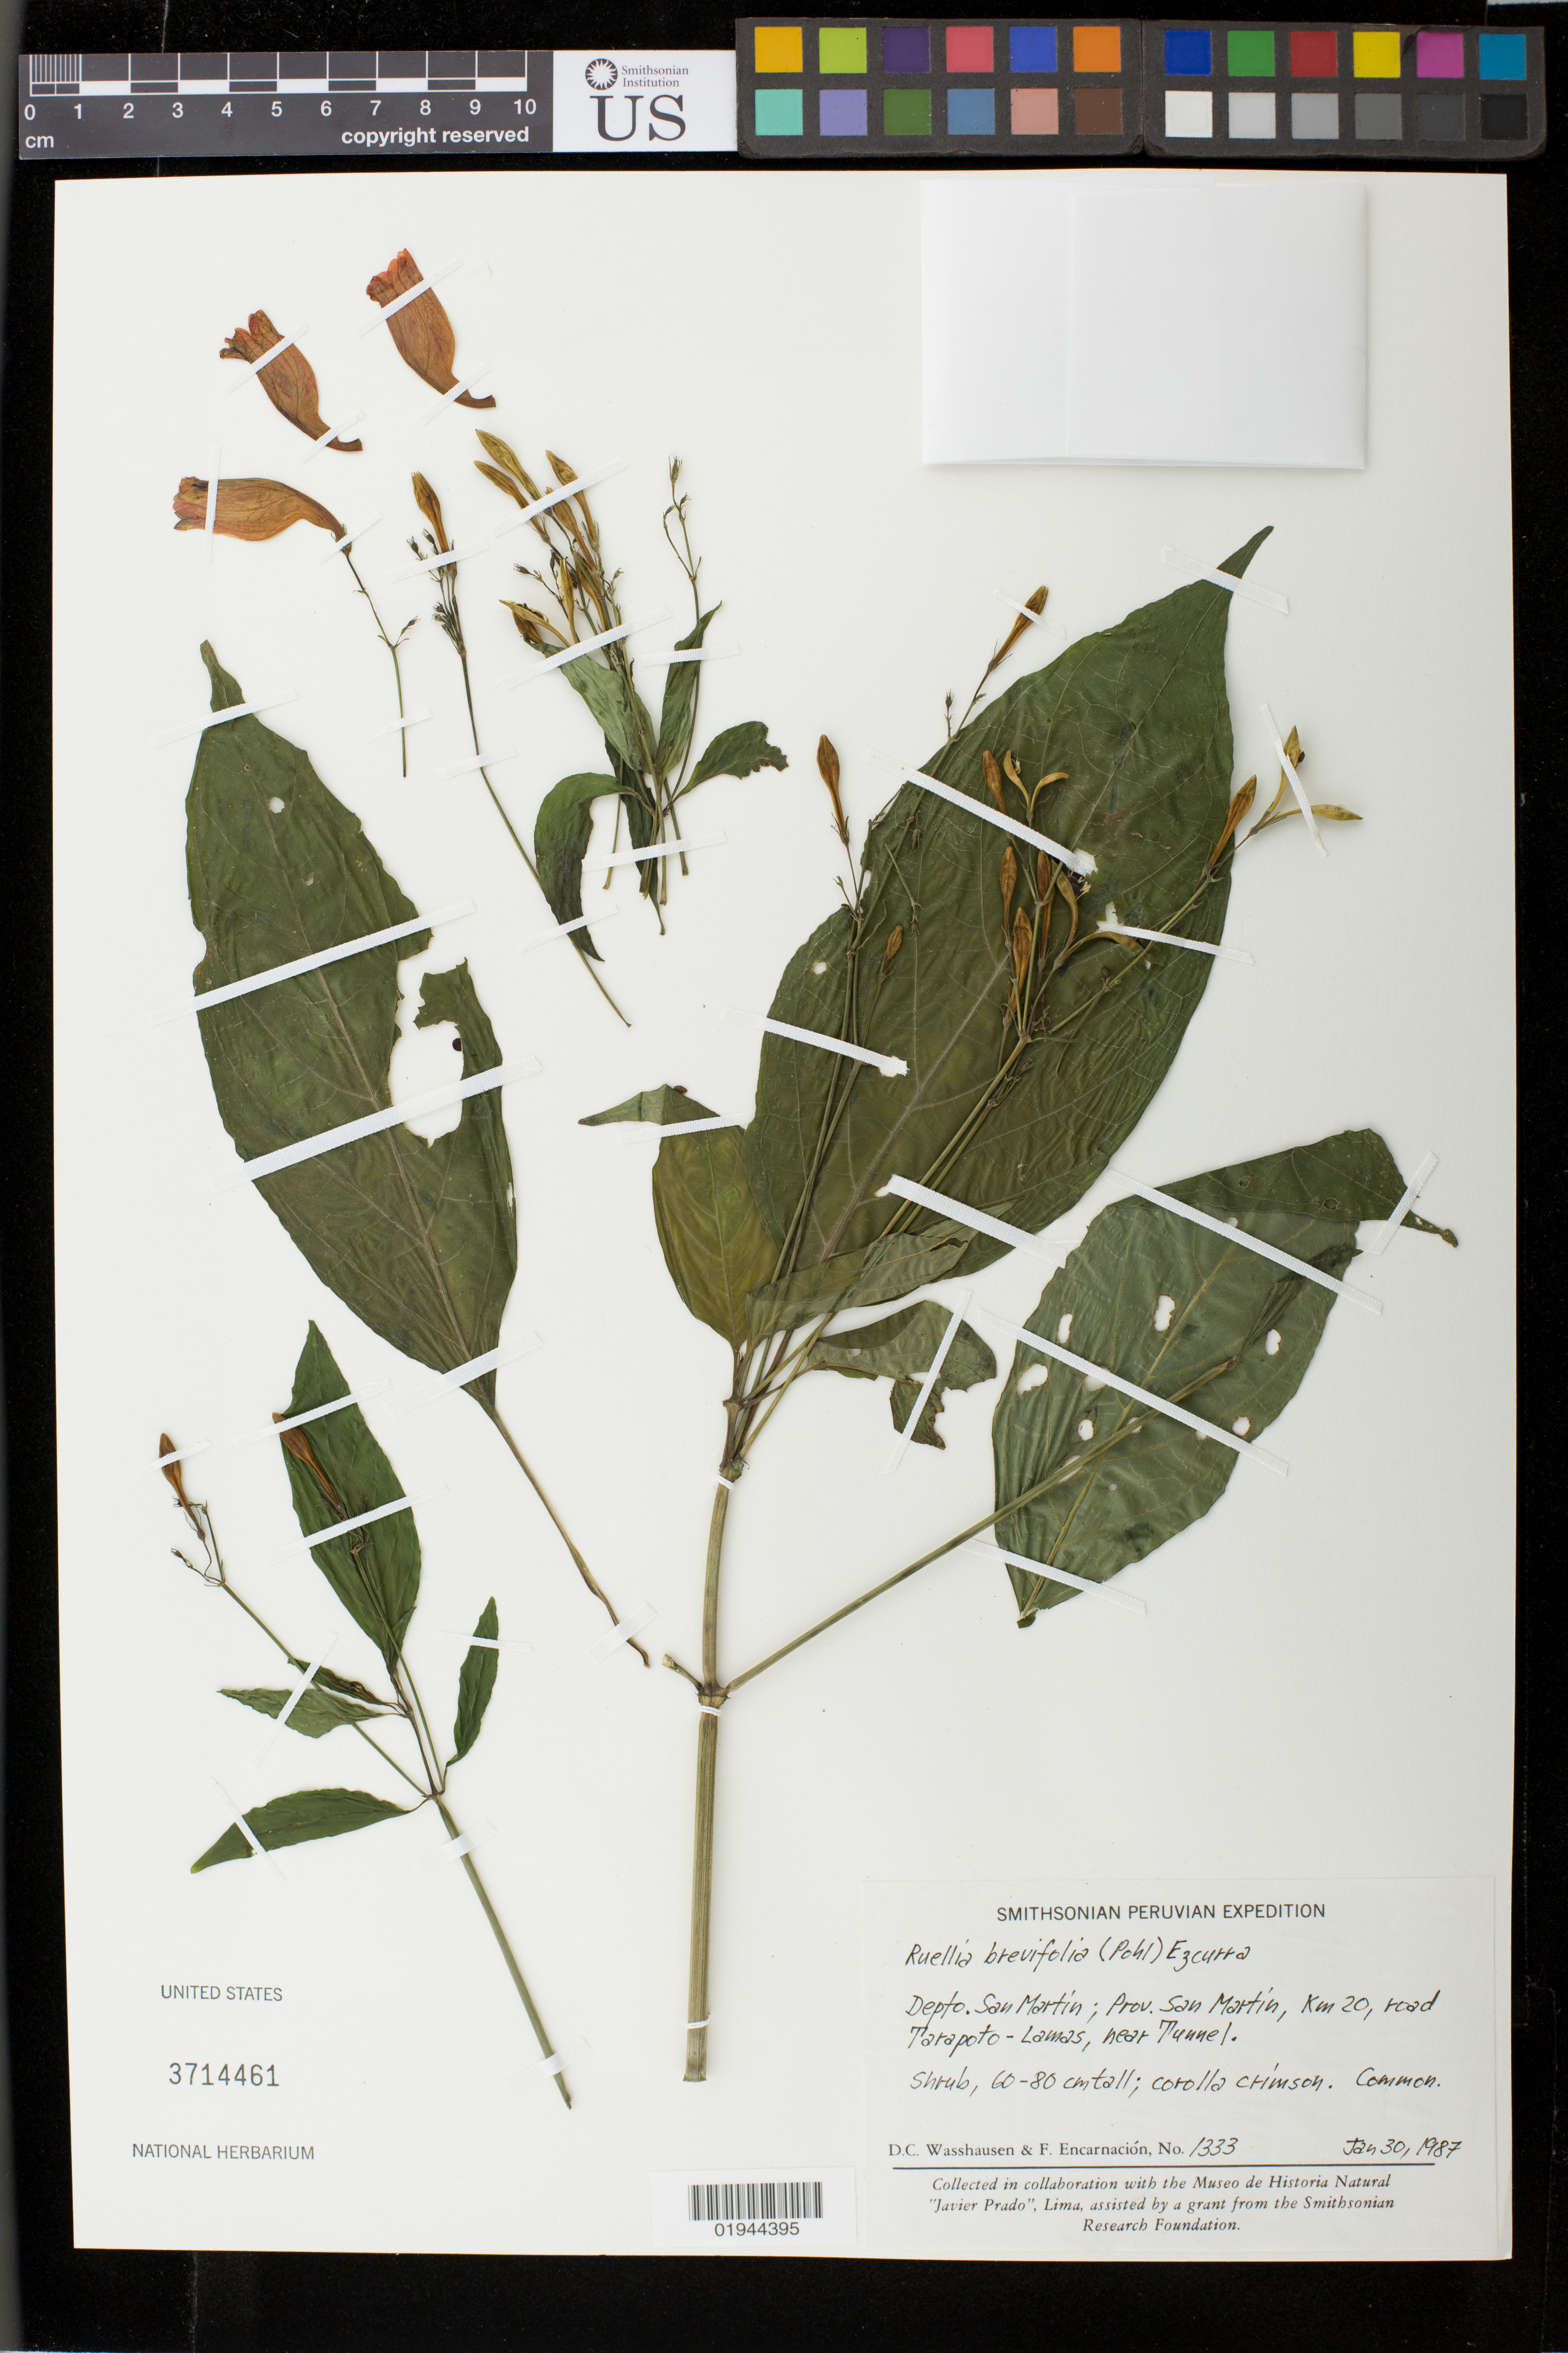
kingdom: Plantae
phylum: Tracheophyta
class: Magnoliopsida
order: Lamiales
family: Acanthaceae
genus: Ruellia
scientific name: Ruellia brevifolia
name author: (Pohl) C. Ezcurra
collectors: D. C. Wasshausen & F. Encarnación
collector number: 1333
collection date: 1987-01-30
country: Peru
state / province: San Martín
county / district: San Martín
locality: Km 20, road Tarapoto- Lamas, near Tunnel.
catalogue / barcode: US 3714461